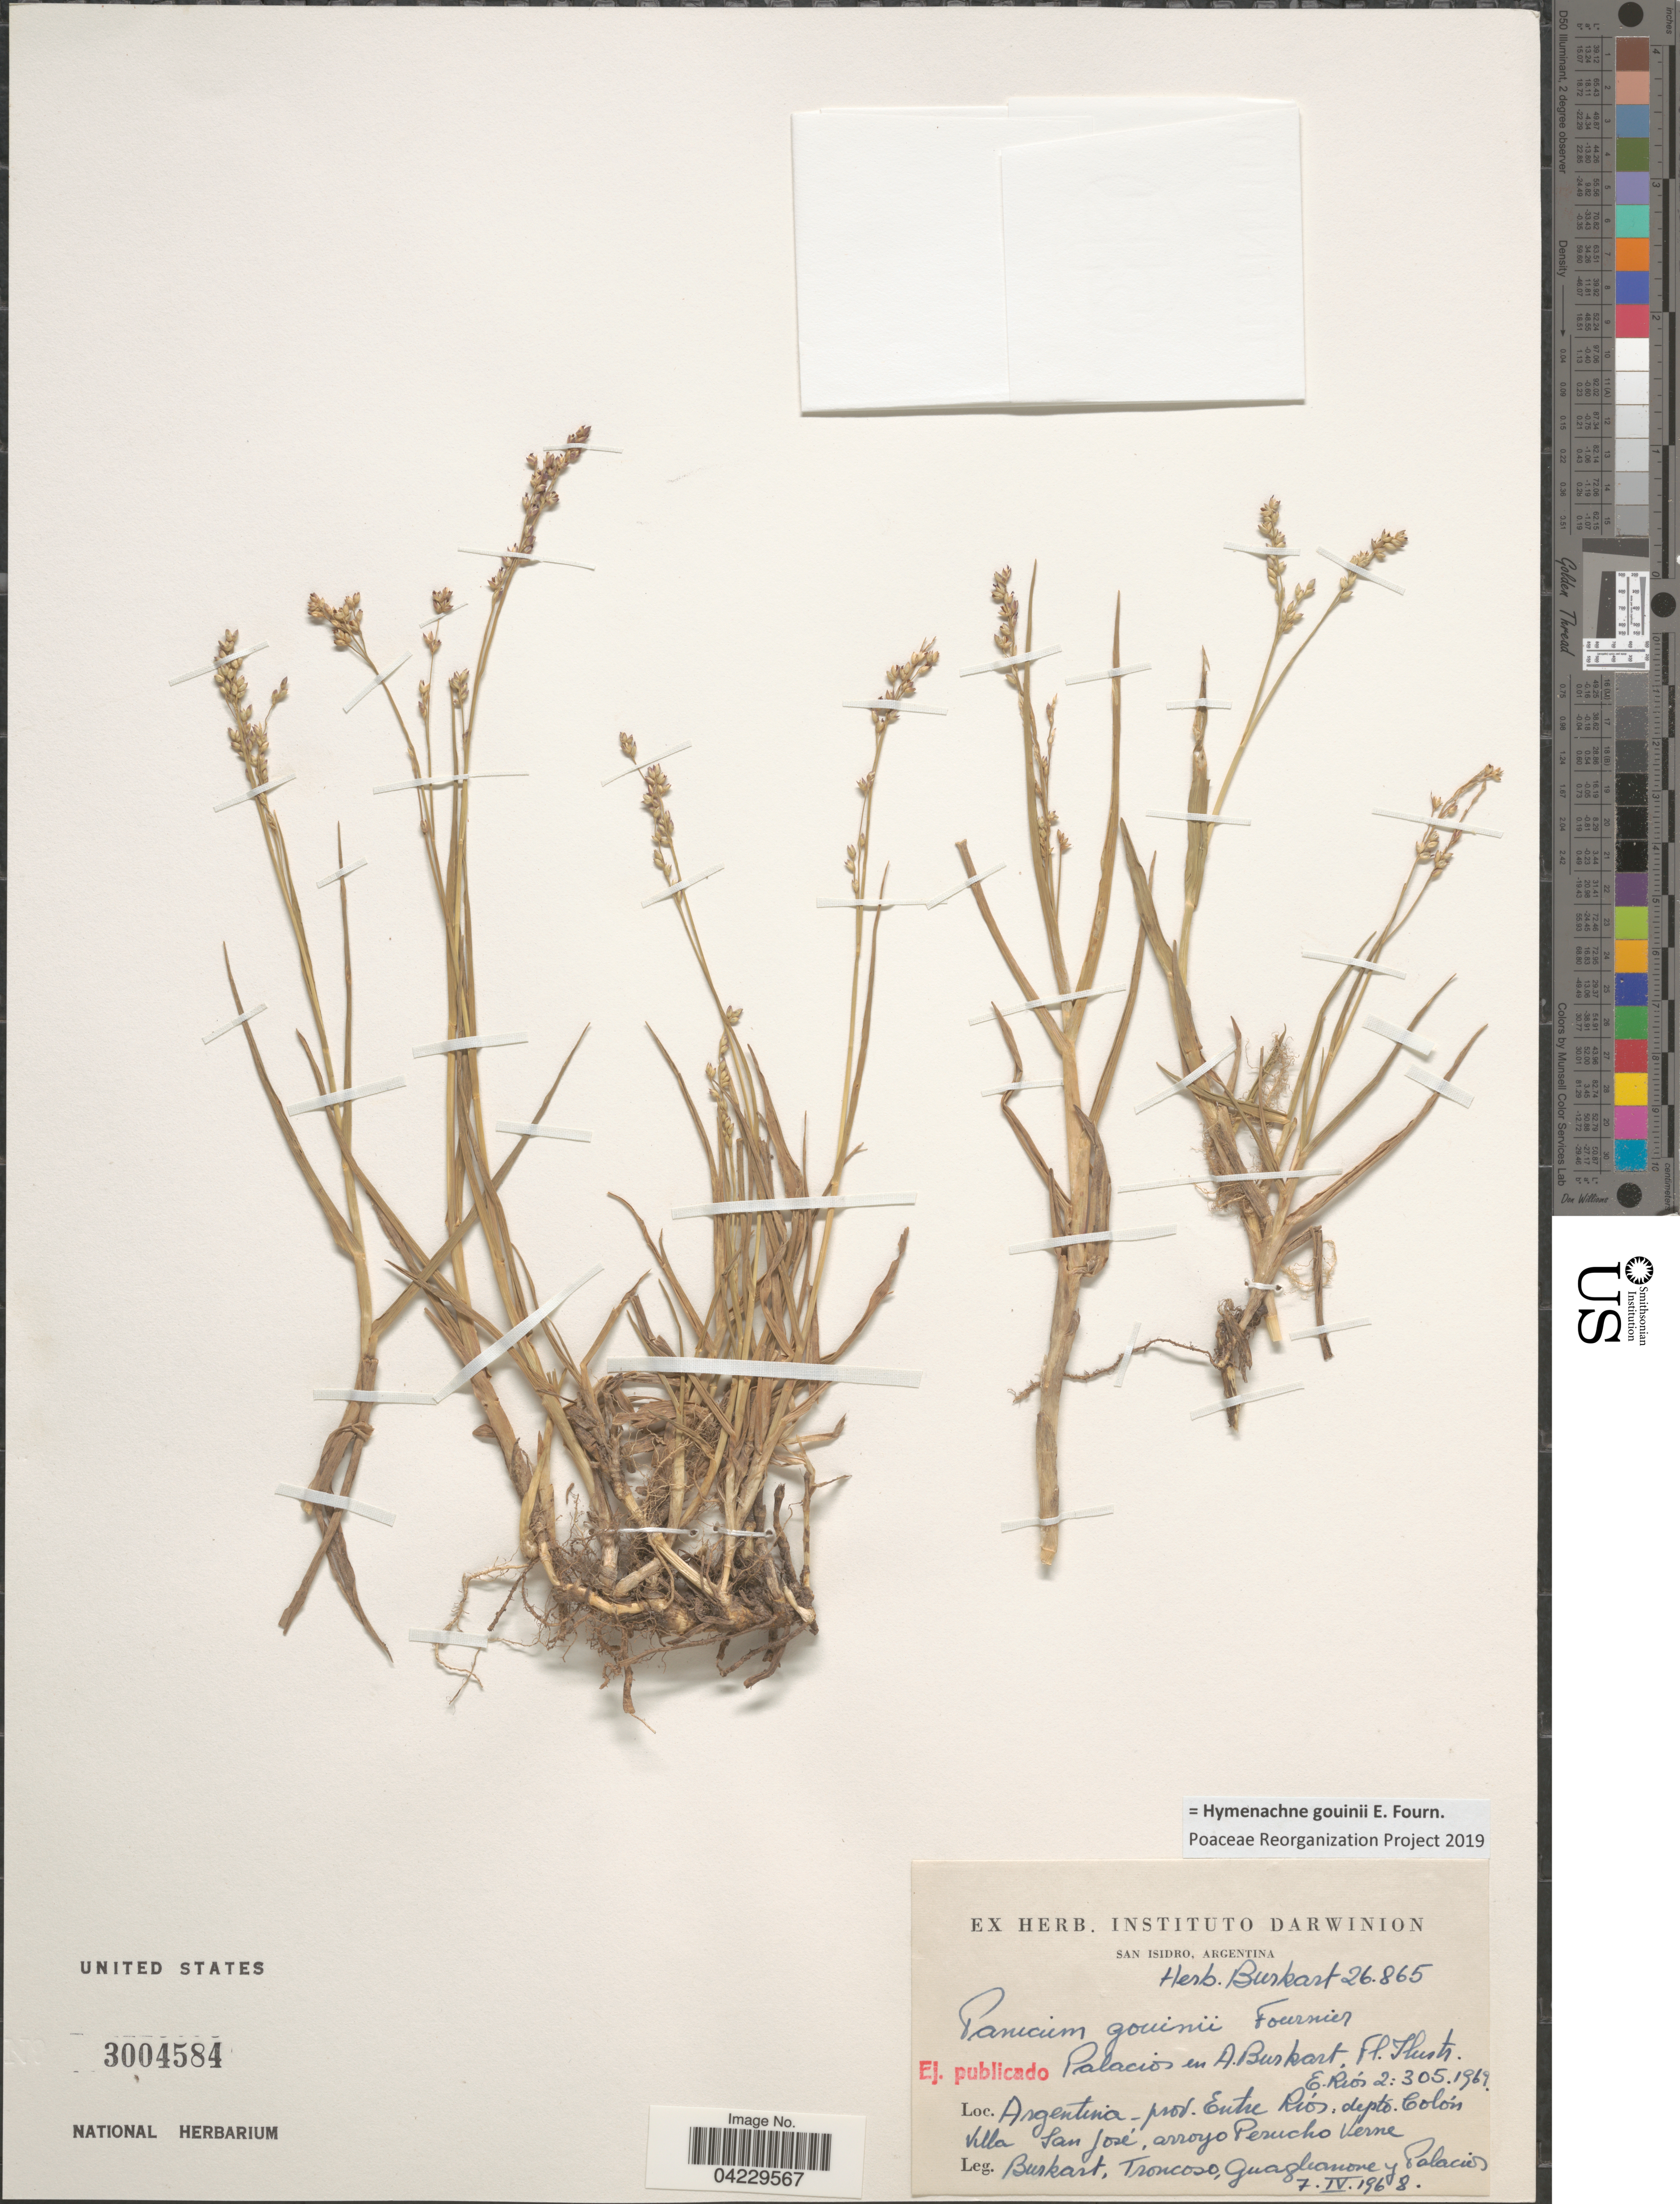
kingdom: Plantae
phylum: Tracheophyta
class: Liliopsida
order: Poales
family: Poaceae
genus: Hymenachne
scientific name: Hymenachne gouinii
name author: E. Fourn.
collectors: -- Burkart, Troncoso, Guaglianone & Palacios, --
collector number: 26865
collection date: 1968-04-07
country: Argentina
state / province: Entre Rios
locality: Depto. Colón. Villa San José, arroyo Perucho Verne.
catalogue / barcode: US 3004584